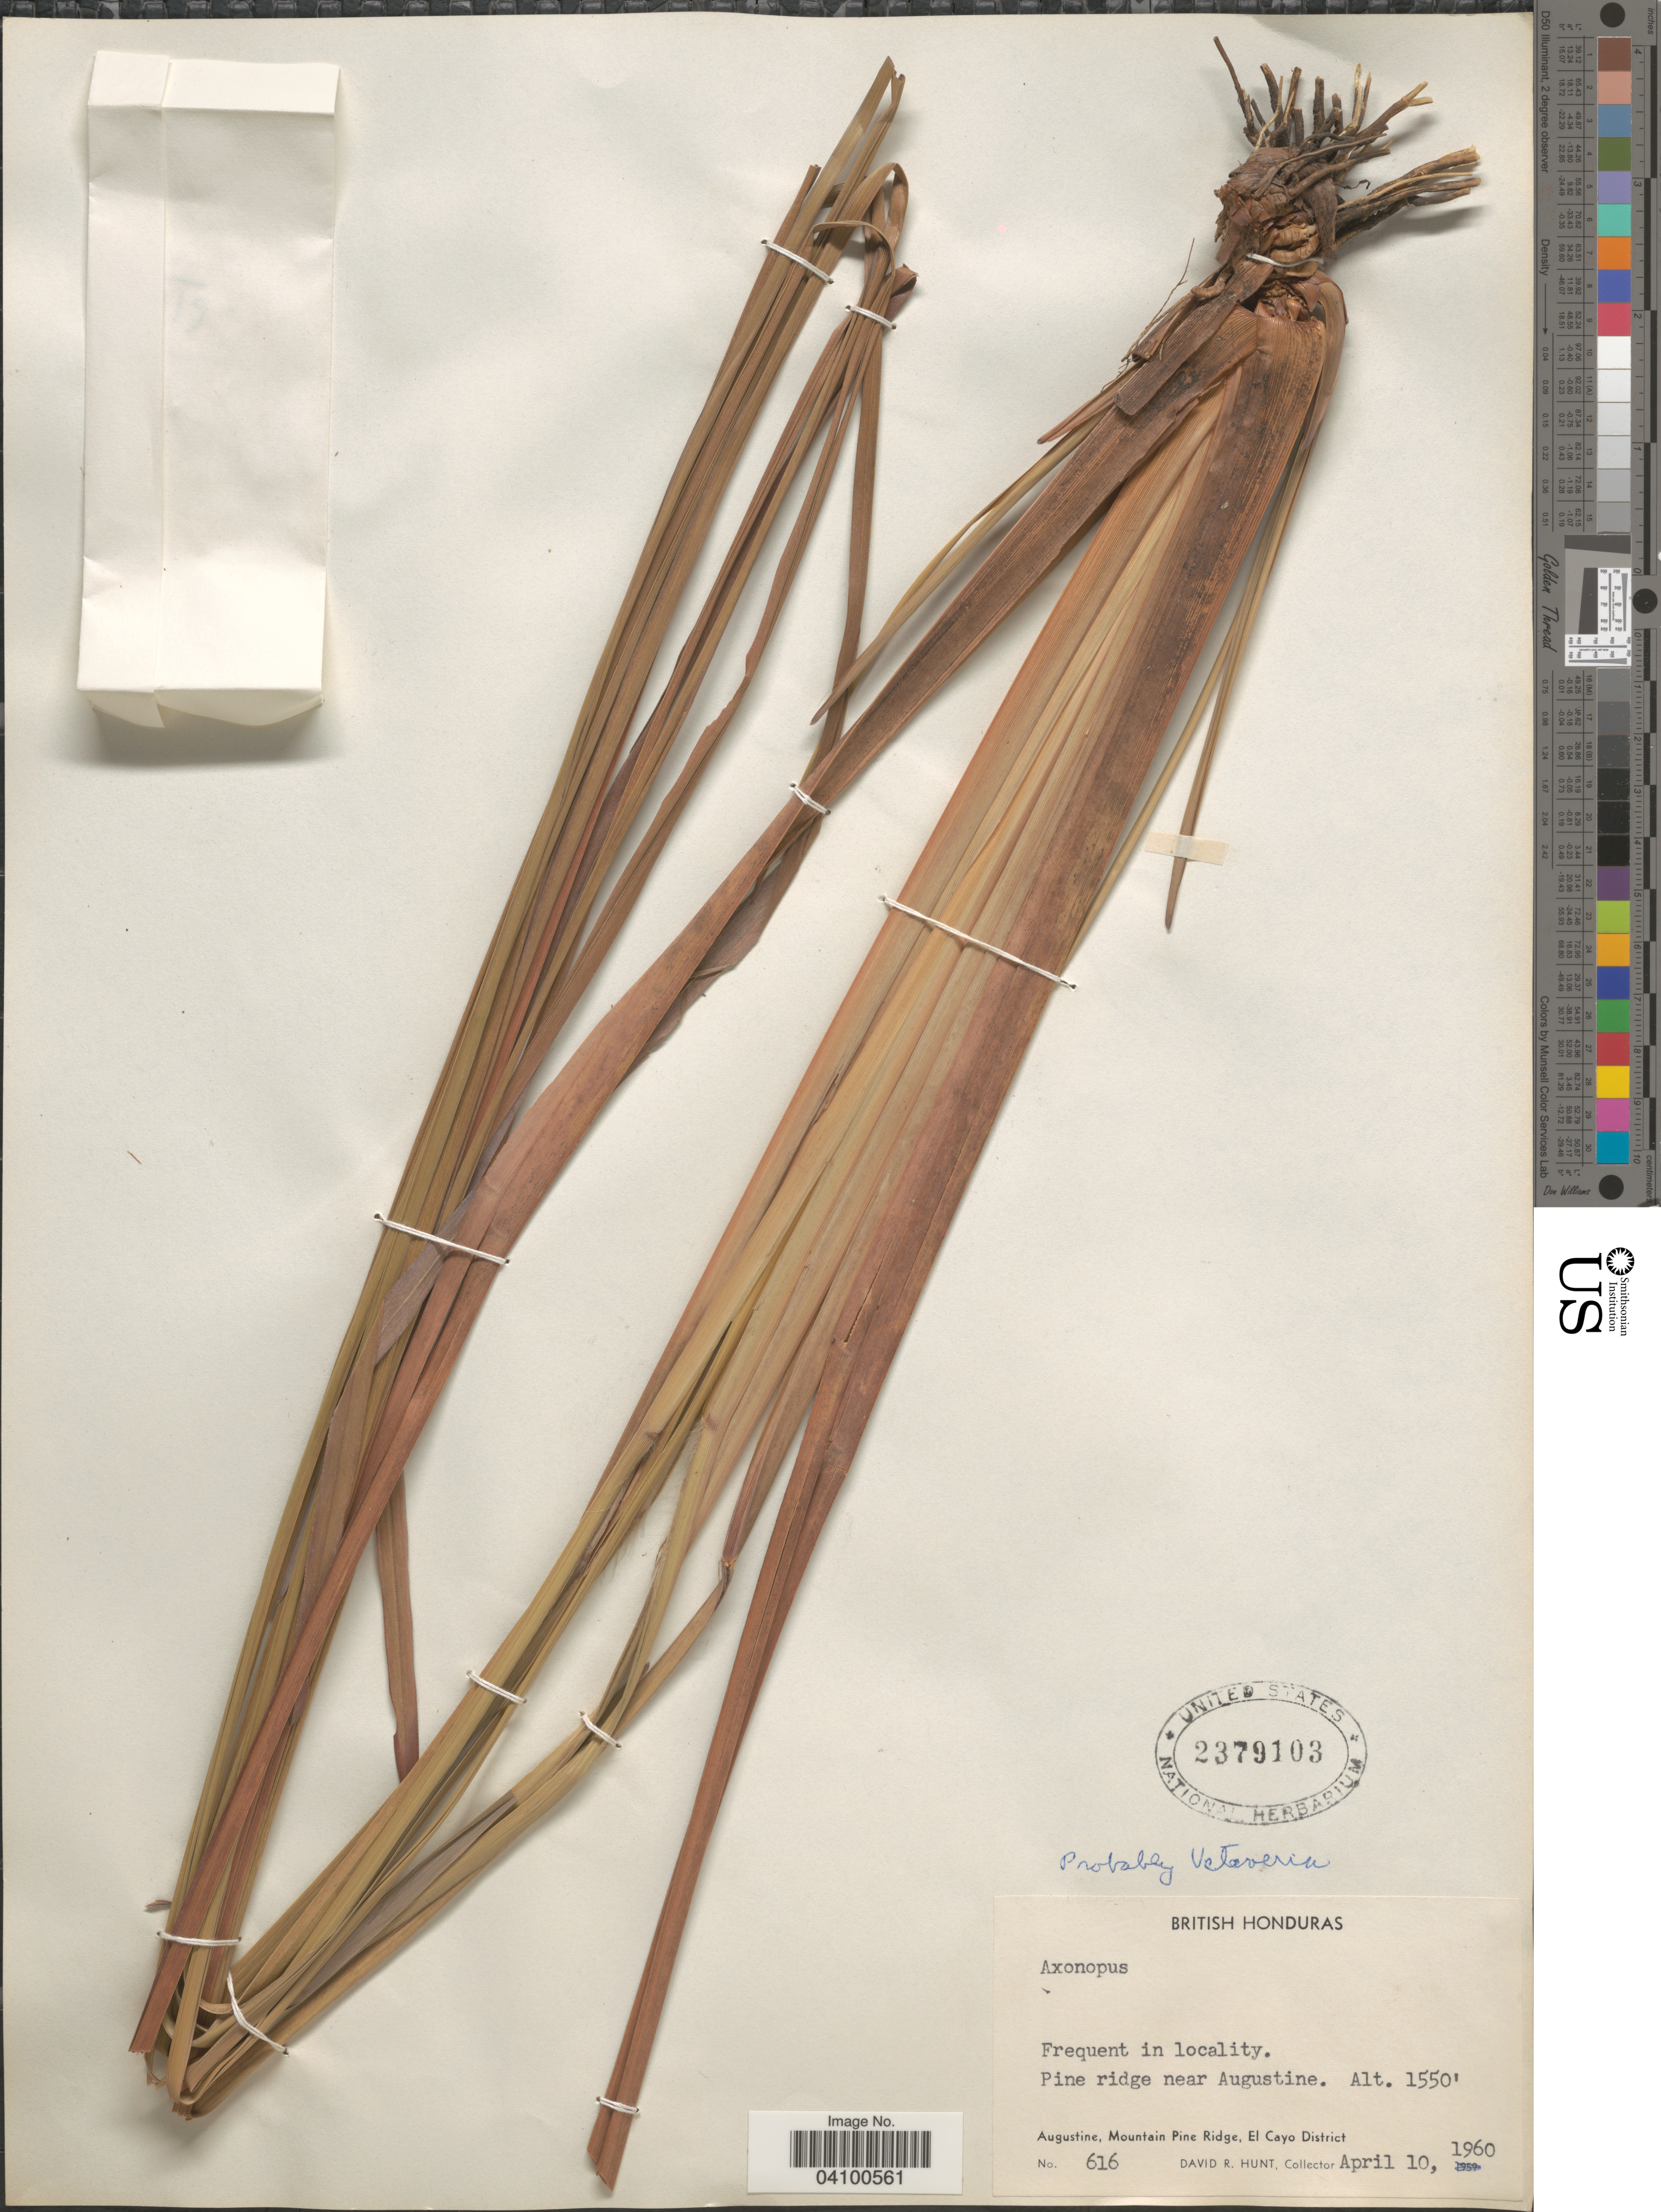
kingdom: Plantae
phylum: Tracheophyta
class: Liliopsida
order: Poales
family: Poaceae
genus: Chrysopogon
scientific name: Chrysopogon zizanioides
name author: (L.) Roberty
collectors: D. R. Hunt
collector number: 616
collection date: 1960-04-10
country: Belize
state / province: Cayo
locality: Pine ridge near Augustine. Augustine, Mountain Pine Ridge, El Cayo District.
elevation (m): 472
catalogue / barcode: US 2379103